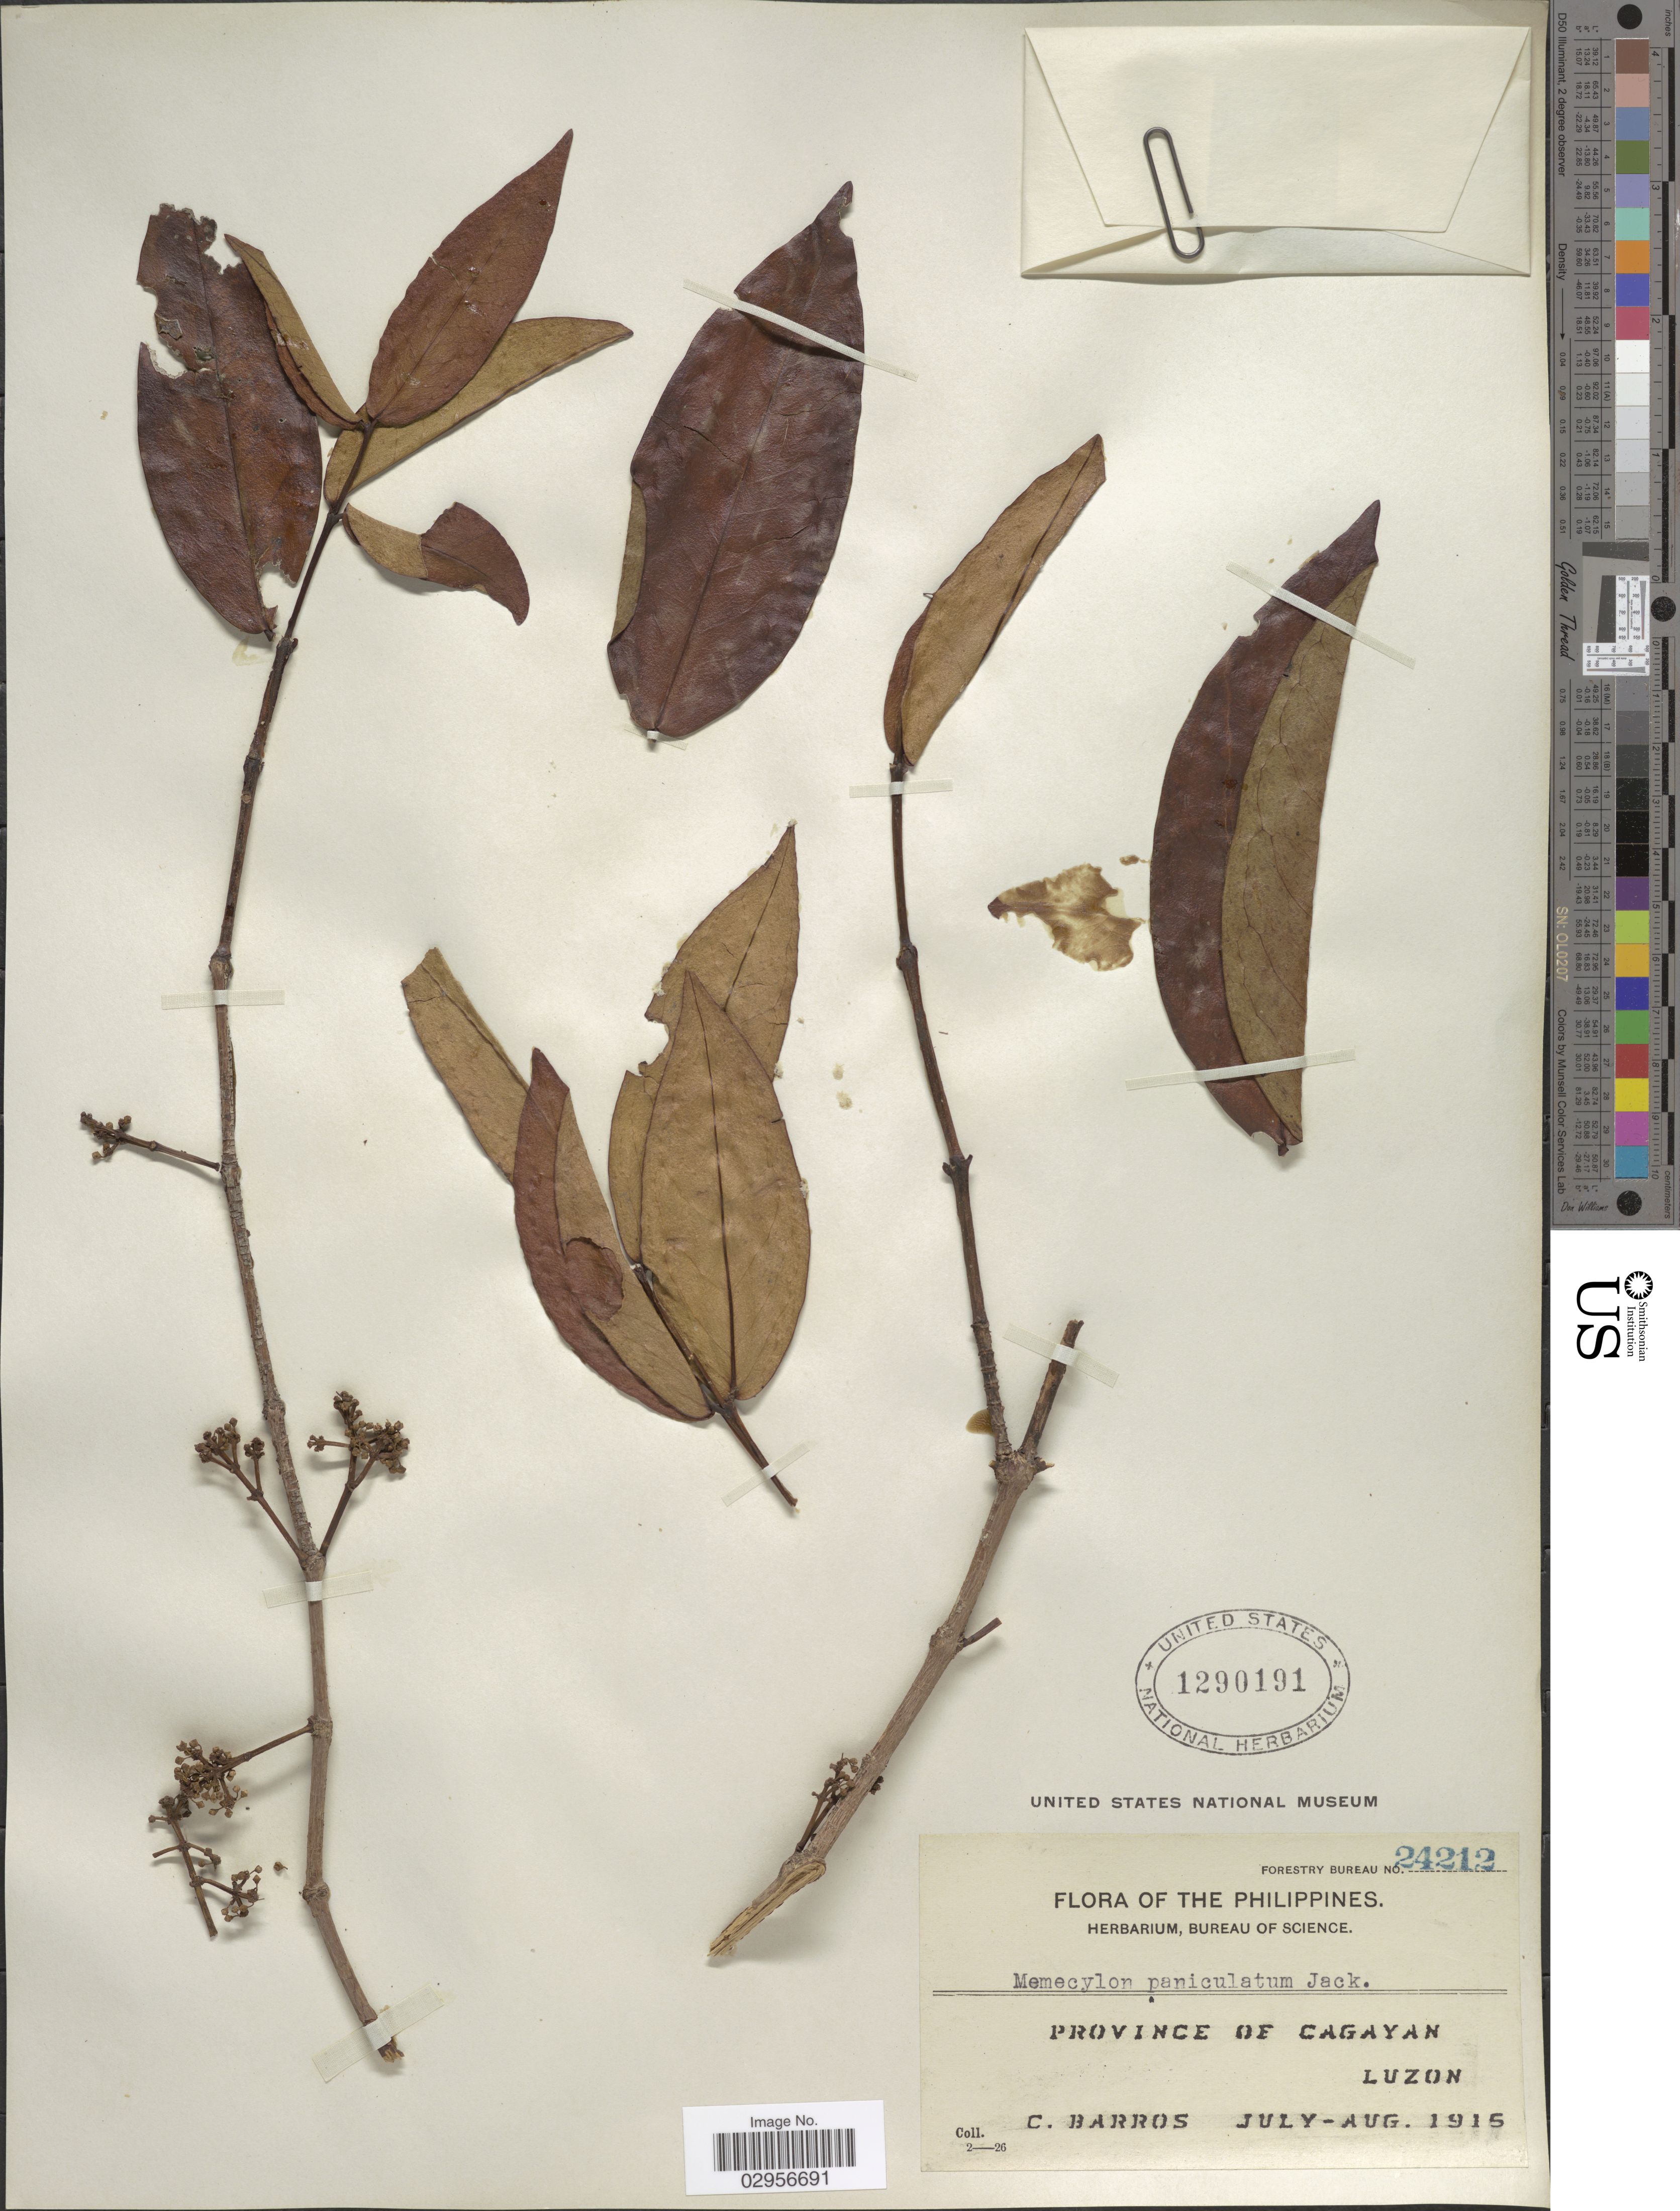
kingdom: Plantae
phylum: Tracheophyta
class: Magnoliopsida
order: Myrtales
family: Melastomataceae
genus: Memecylon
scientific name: Memecylon paniculatum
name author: Jack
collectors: C. Barros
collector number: Forestry Bureau 24212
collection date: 1915-07/1915-08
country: Philippines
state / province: Cagayan Valley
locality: Province of Cagayan, Luzon.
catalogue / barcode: US 1290191